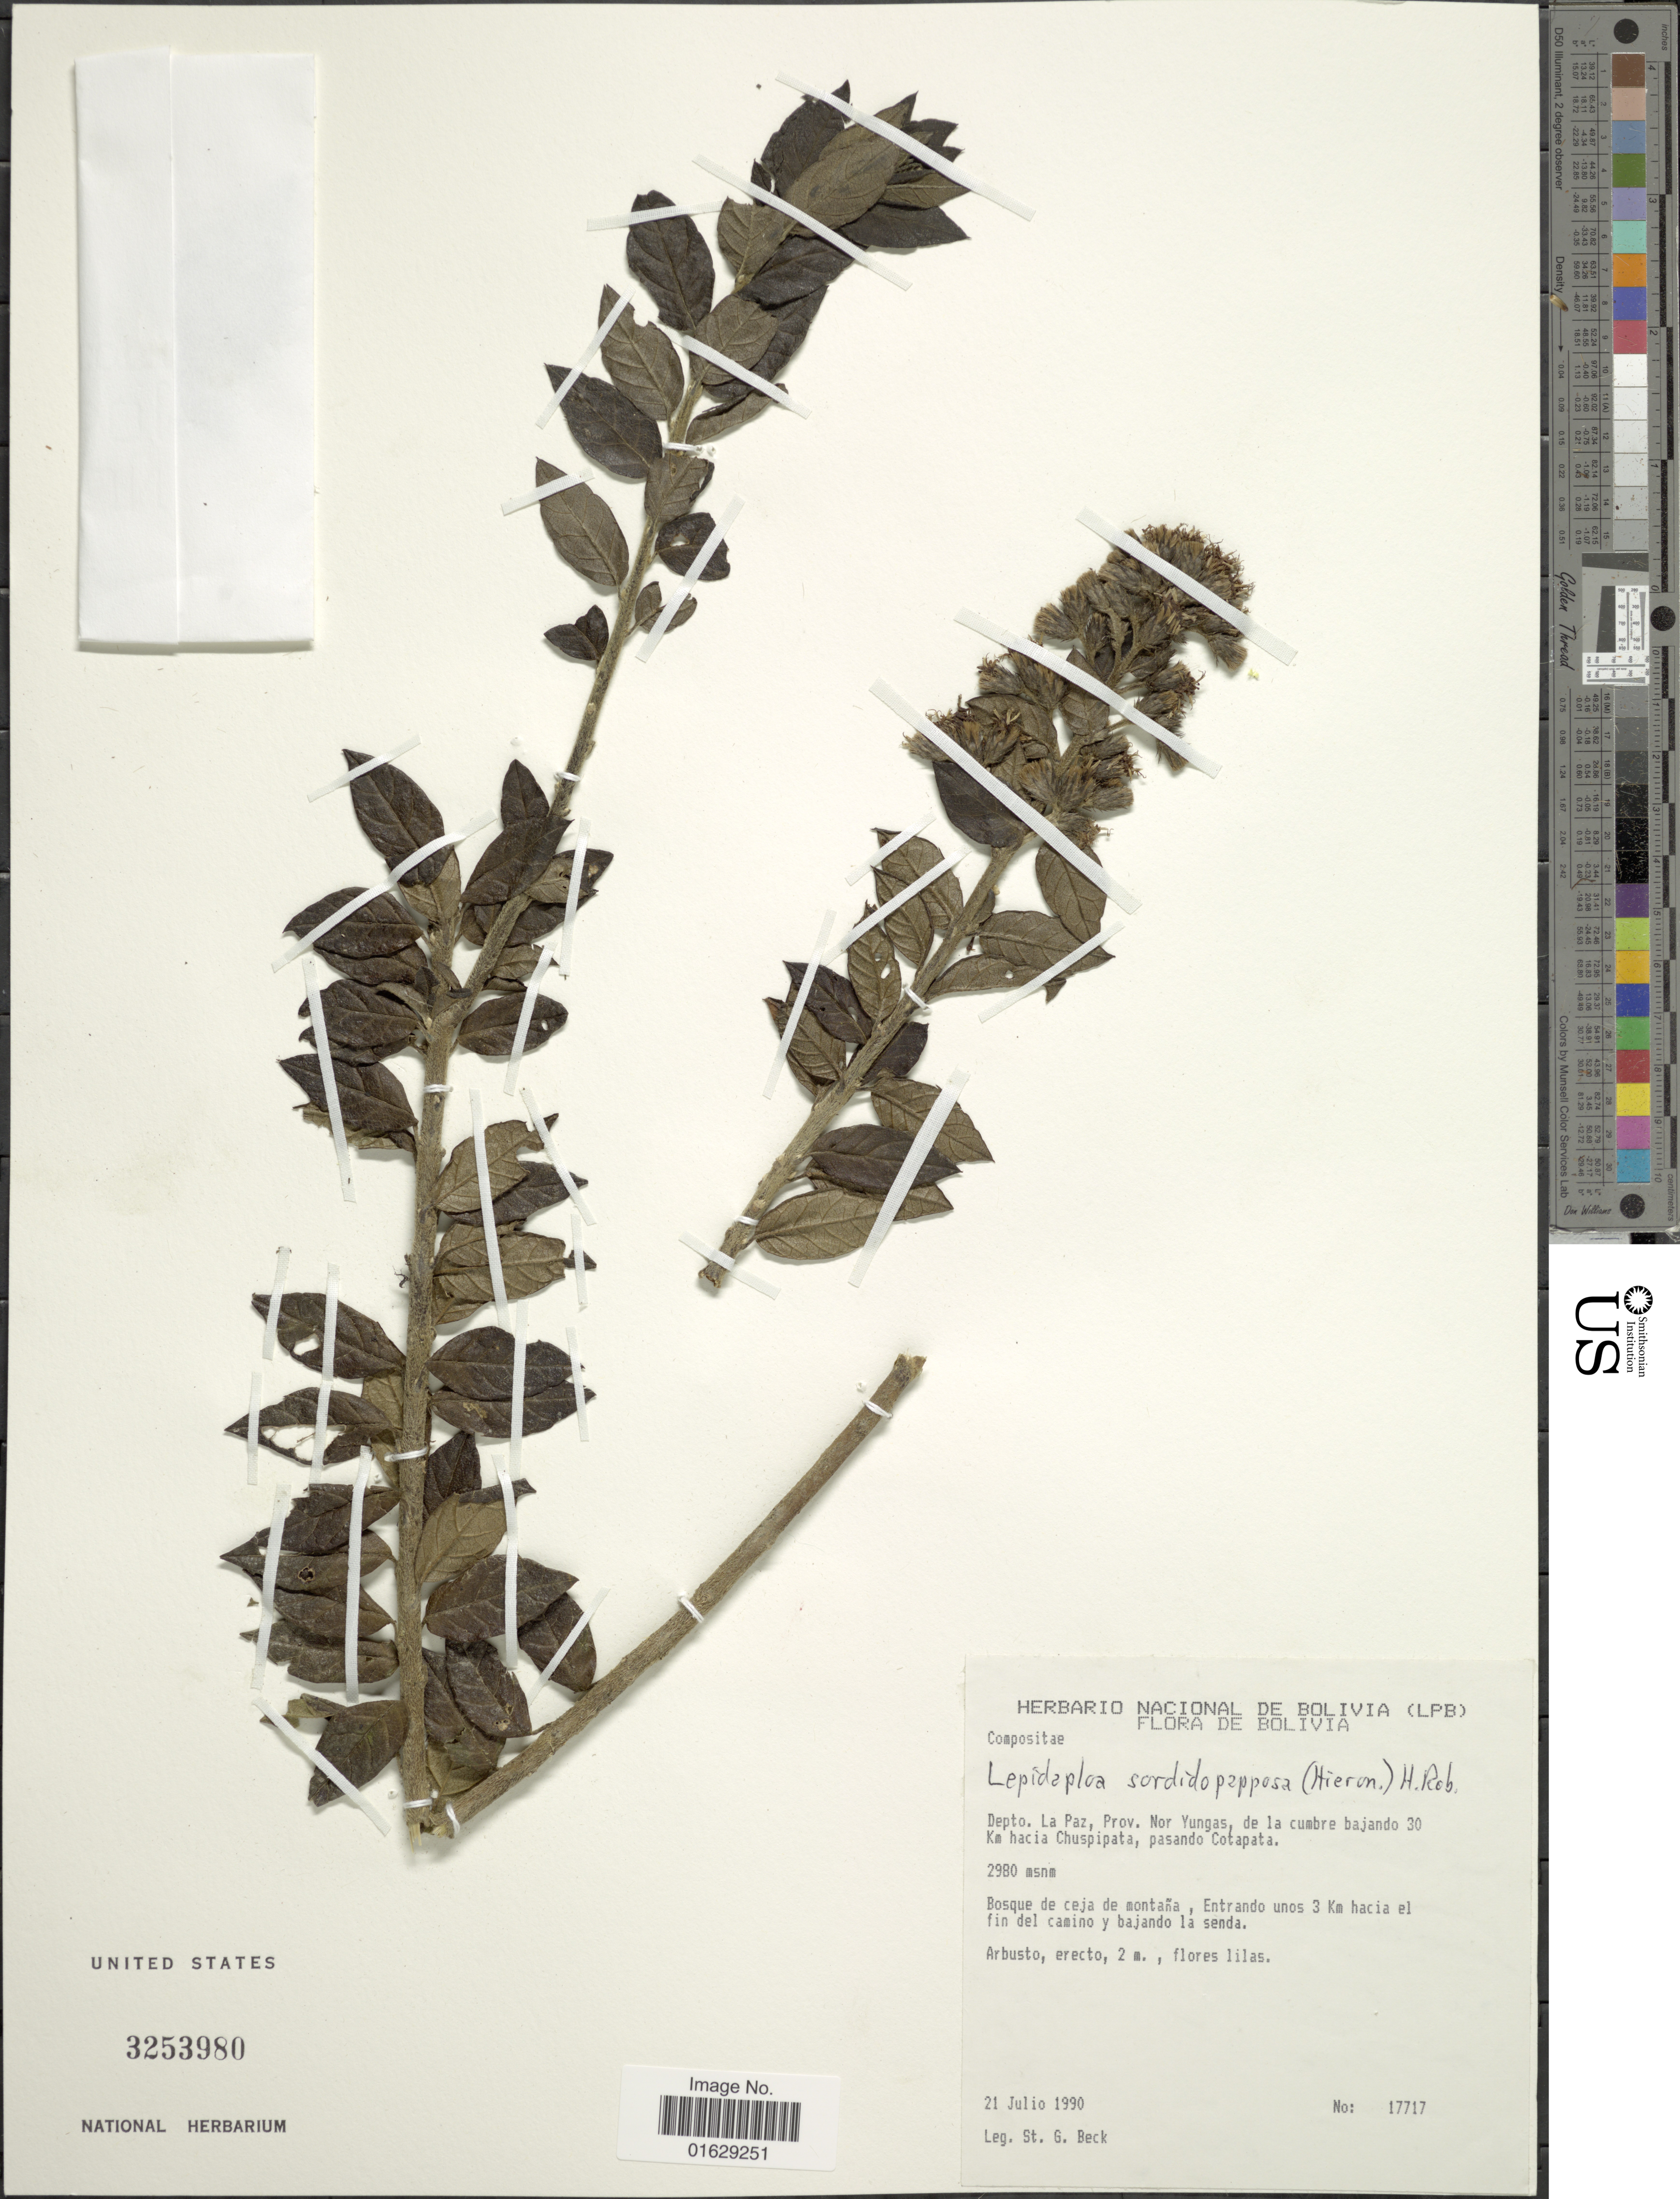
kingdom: Plantae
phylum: Tracheophyta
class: Magnoliopsida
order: Asterales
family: Asteraceae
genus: Lepidaploa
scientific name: Lepidaploa sordidopapposa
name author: (Hieron.) H. Rob.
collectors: S. G. Beck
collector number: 17717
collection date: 1990-07-21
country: Bolivia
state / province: La Paz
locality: Depto. La Paz, Prov. Nor Yungas, de la cumbre bajando 30 Km hacia Chuspipata, pasando Cotapata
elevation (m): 2980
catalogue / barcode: US 3253980